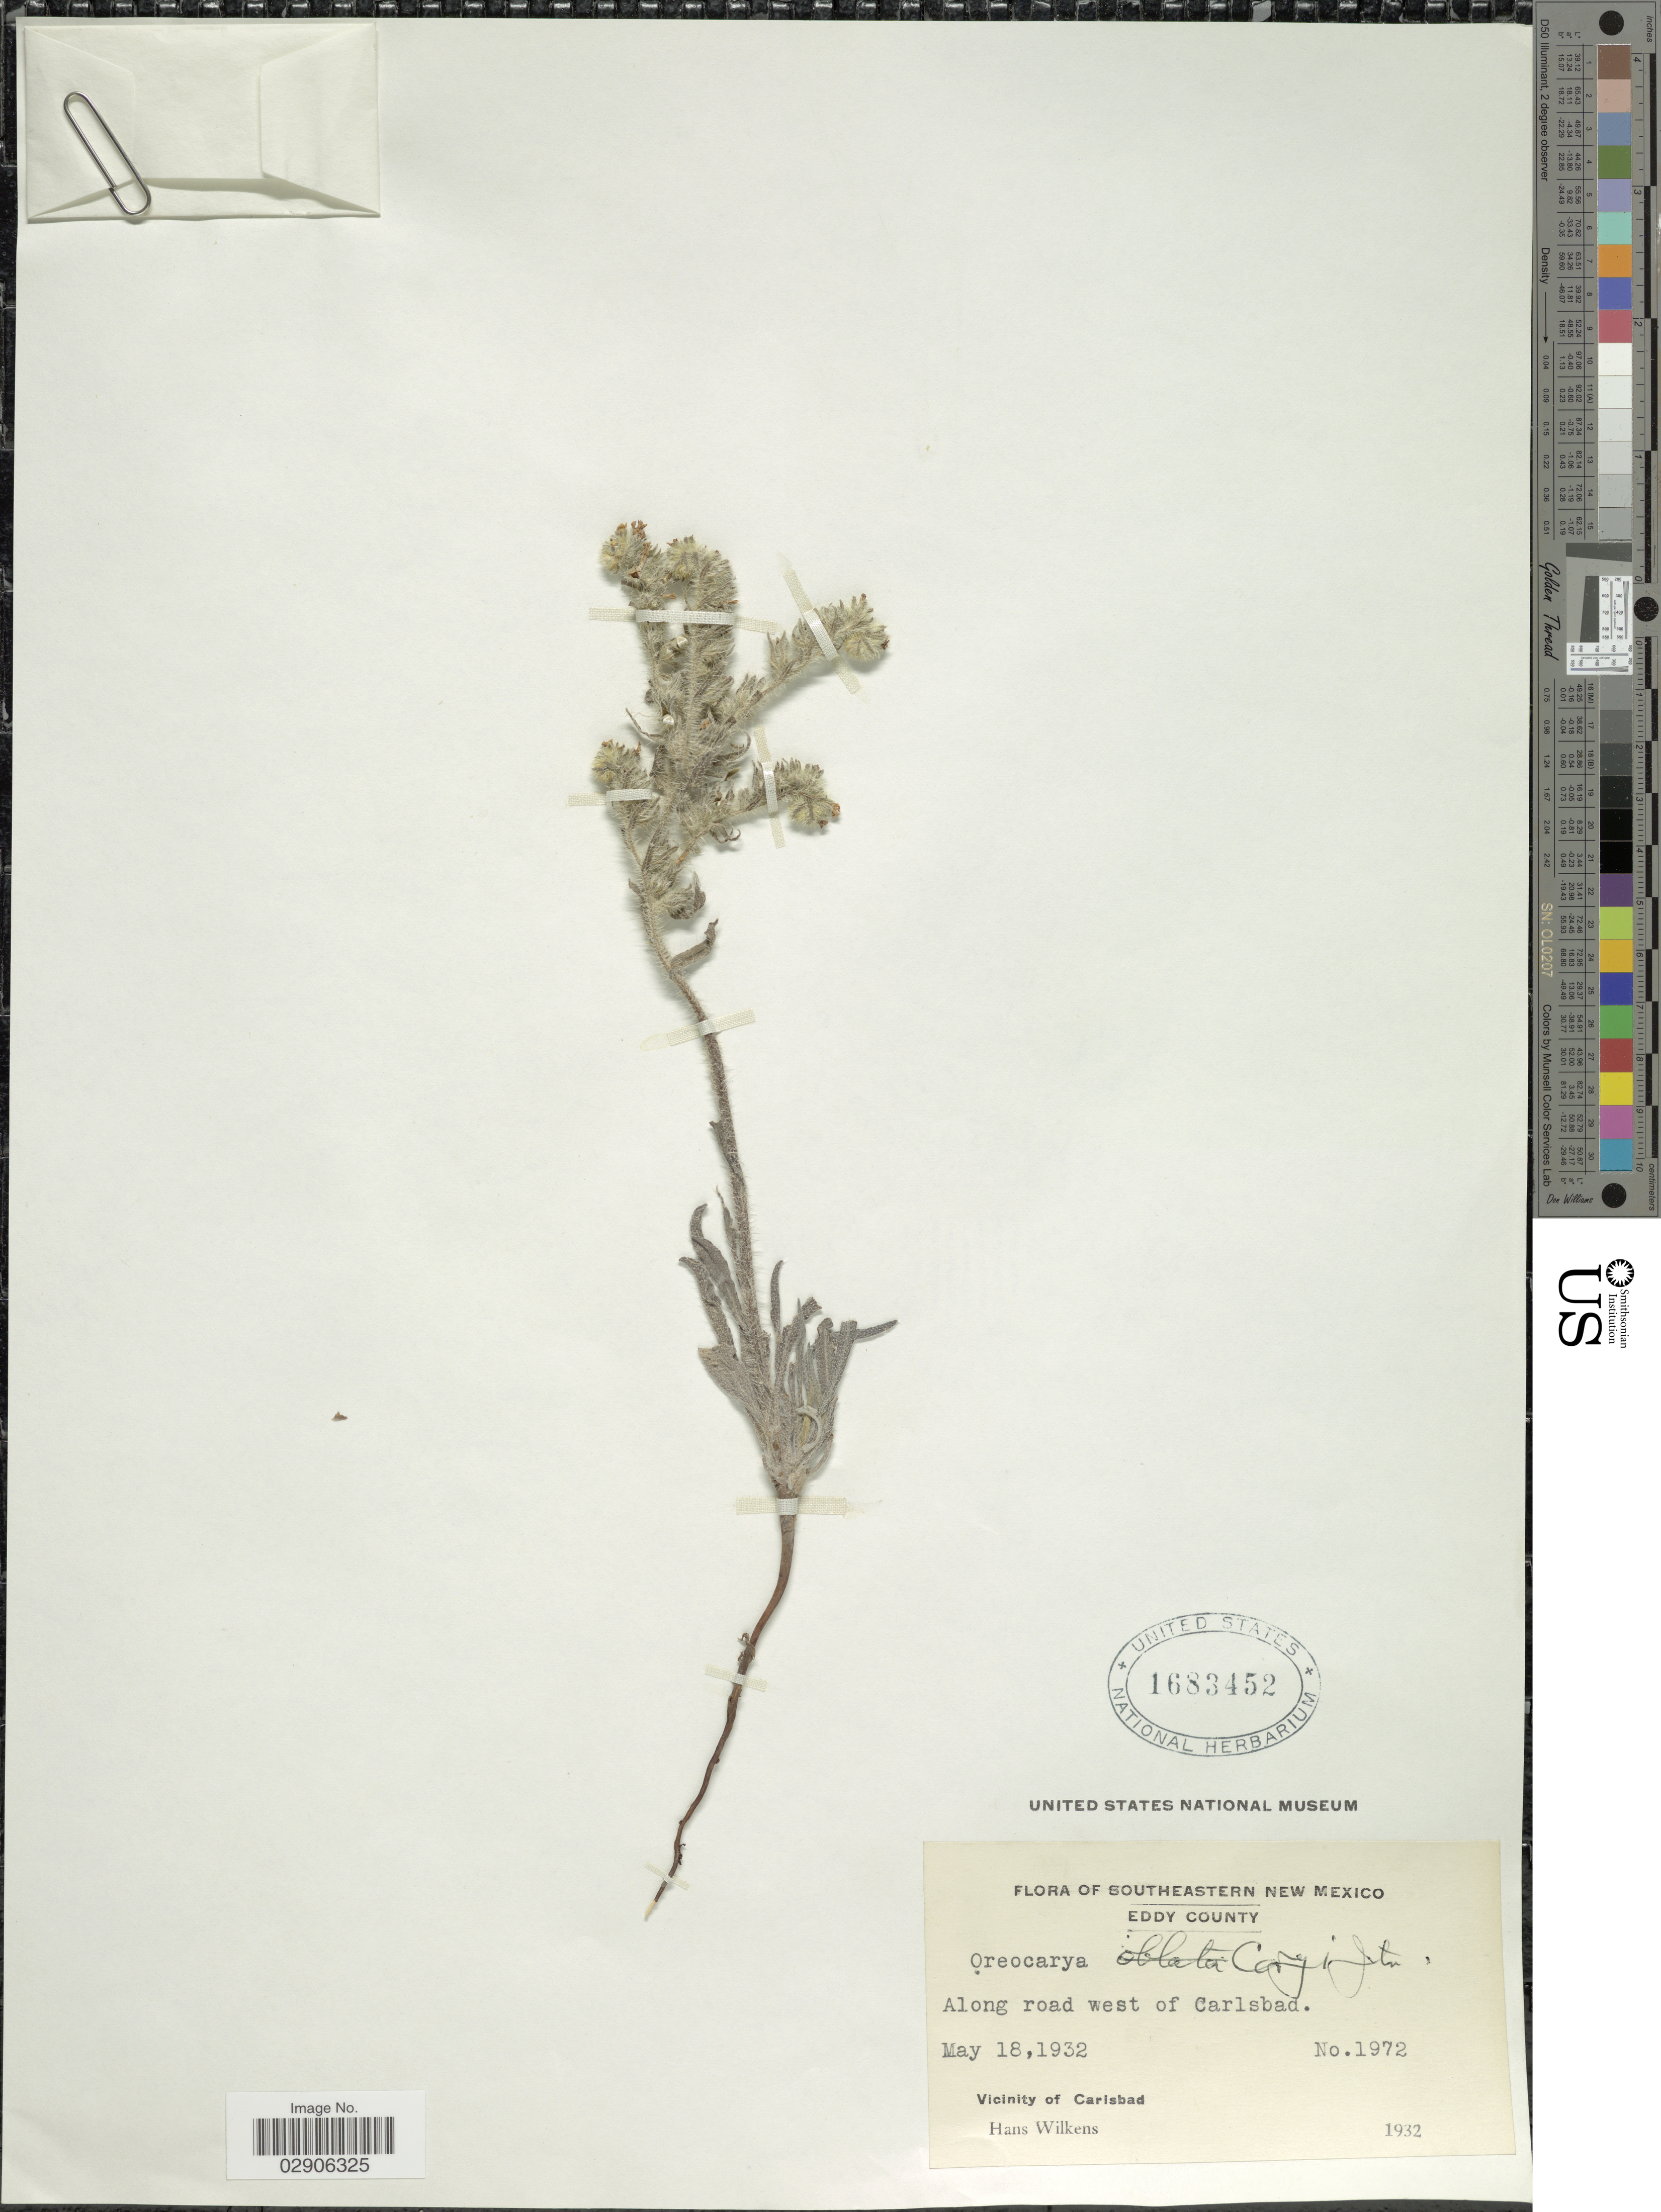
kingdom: Plantae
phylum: Tracheophyta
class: Magnoliopsida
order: Boraginales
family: Boraginaceae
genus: Oreocarya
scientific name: Oreocarya palmeri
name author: (A. Gray) Greene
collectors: H. Wilkens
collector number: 1972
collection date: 1932-05-18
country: United States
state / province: New Mexico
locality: Southeastern New Mexico, Along road west of Carlsbad, Vicinity of Carlsbad, Eddy County.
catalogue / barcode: US 1683452